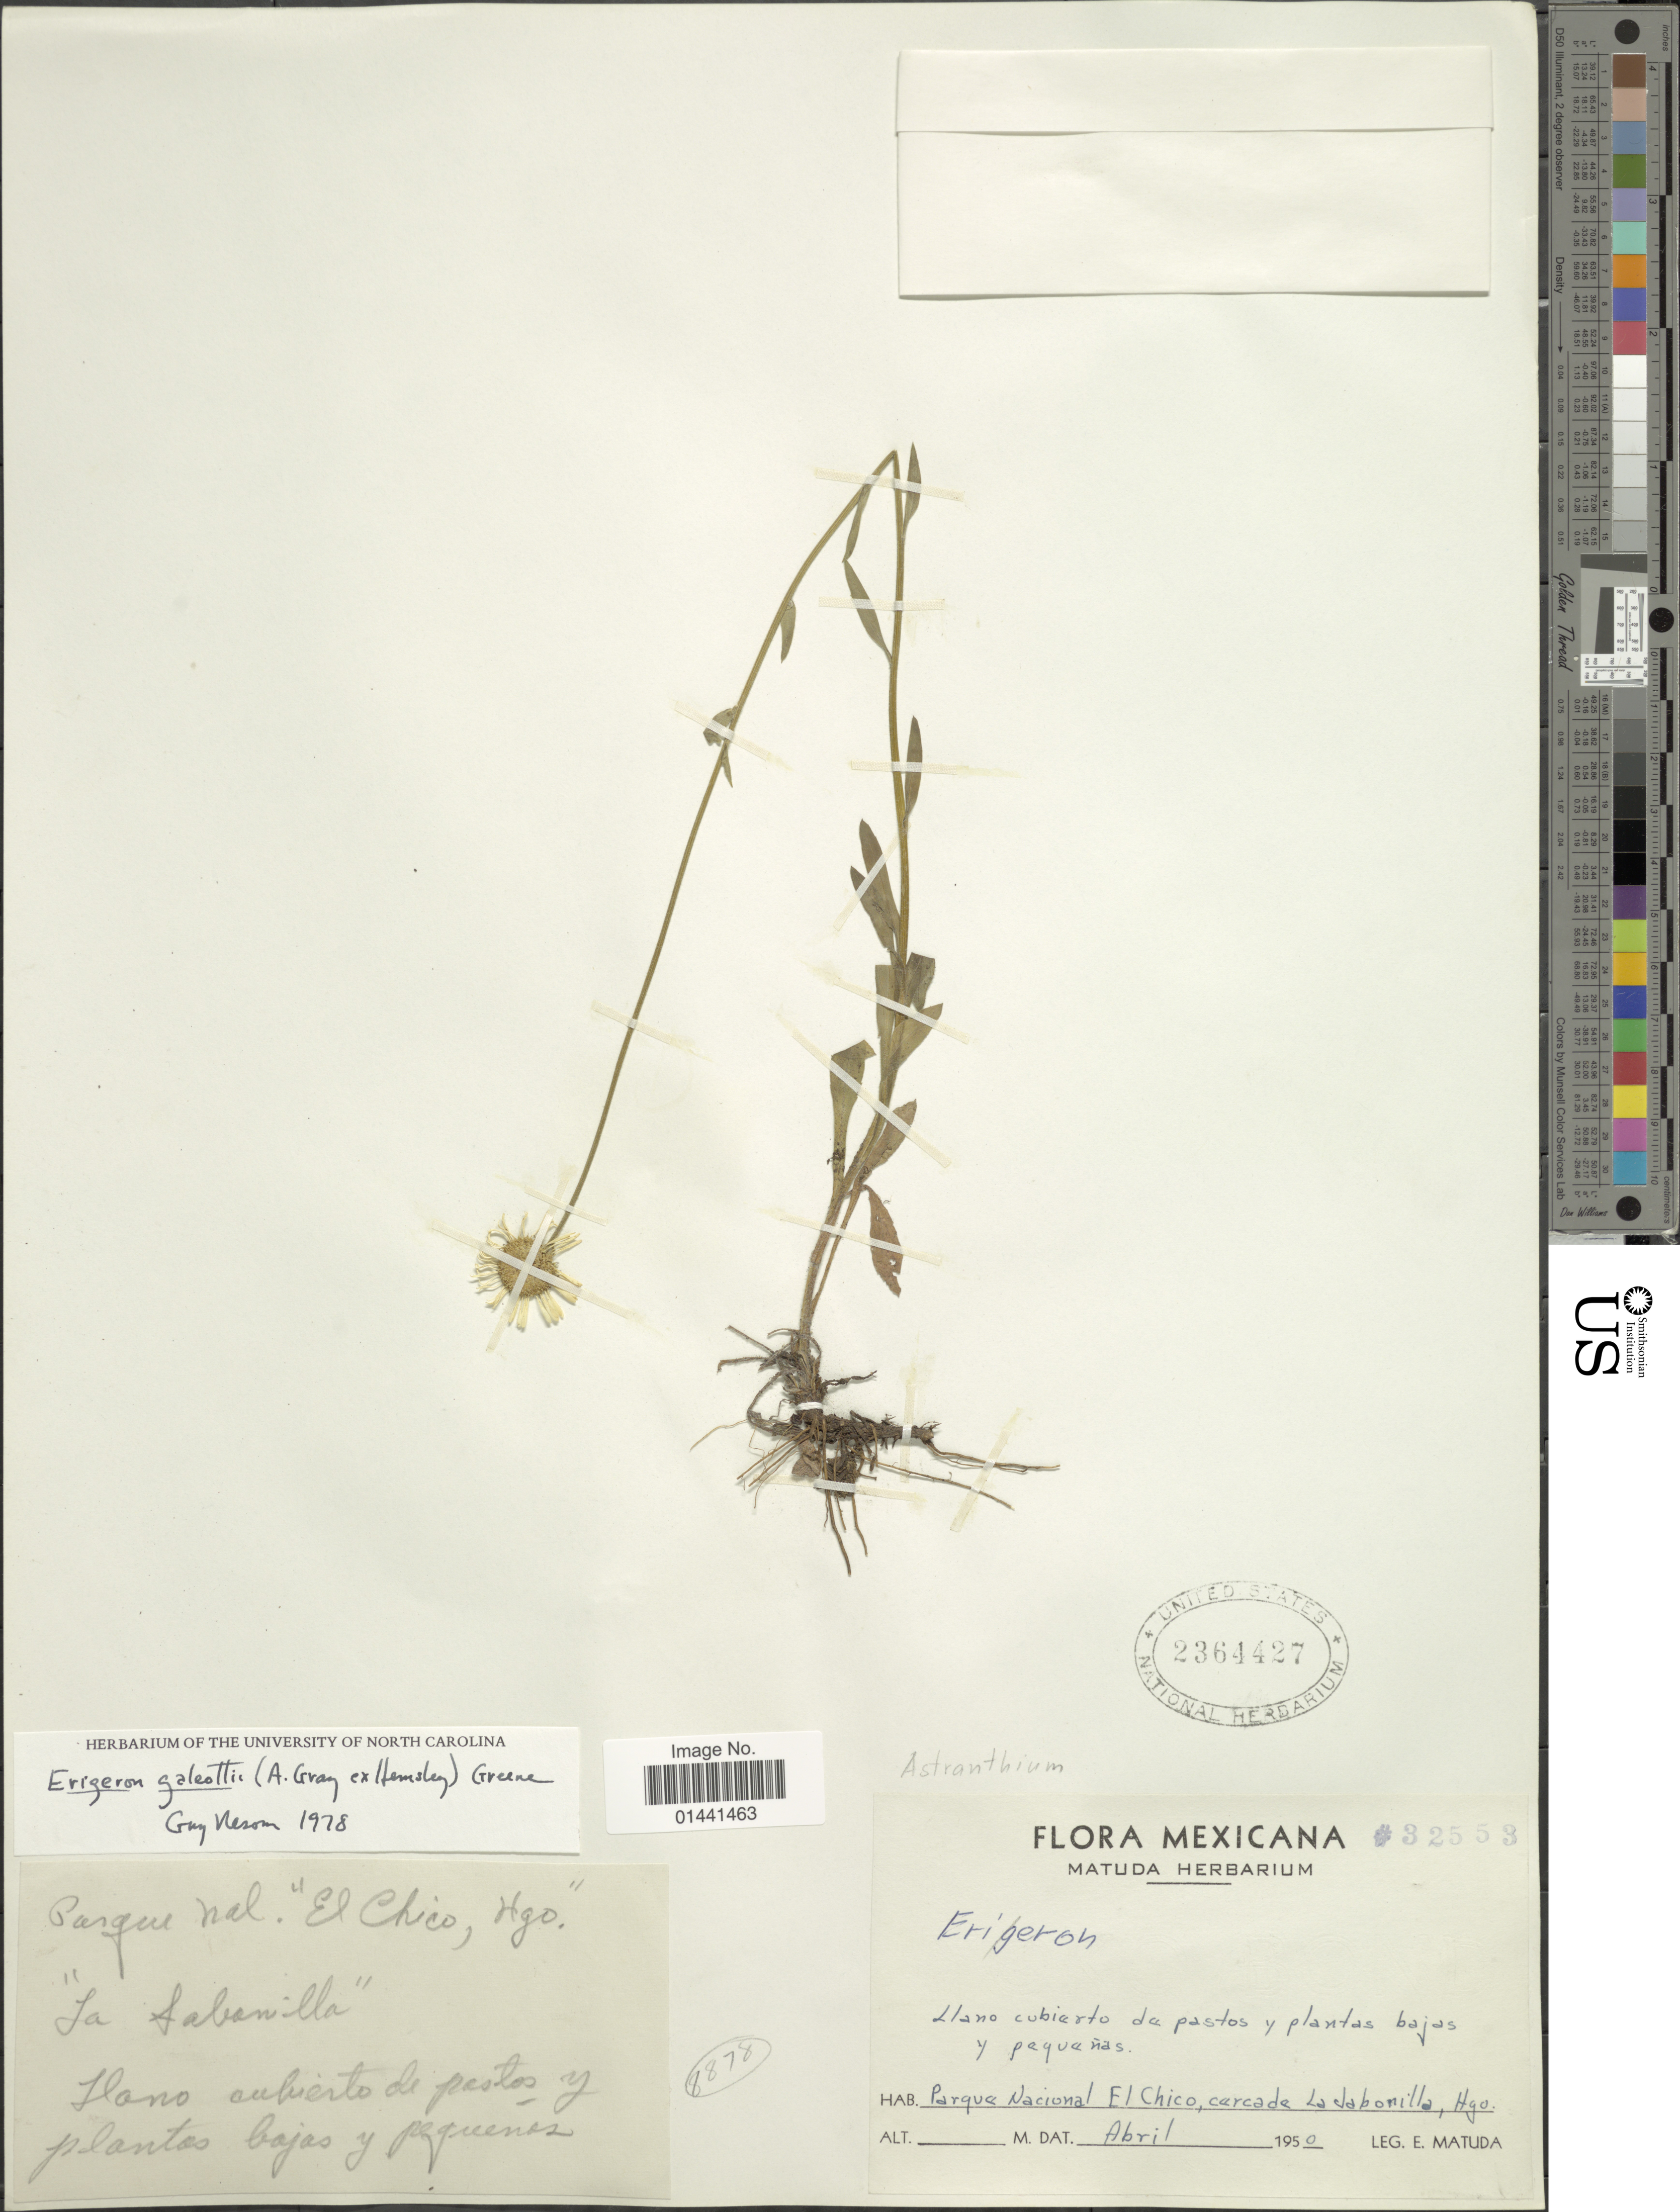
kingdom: Plantae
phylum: Tracheophyta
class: Magnoliopsida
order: Asterales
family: Asteraceae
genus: Erigeron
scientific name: Erigeron galeottii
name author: (A. Gray ex Hemsl.) Greene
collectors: E. Matuda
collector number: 32553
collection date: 1950-04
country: Mexico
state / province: Hidalgo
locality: Llano cubierto da pastos y plantas bajas y pequeños, Parque Nacional El Chico, cercade La clabonilla, La Sabanilla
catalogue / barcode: US 2364427